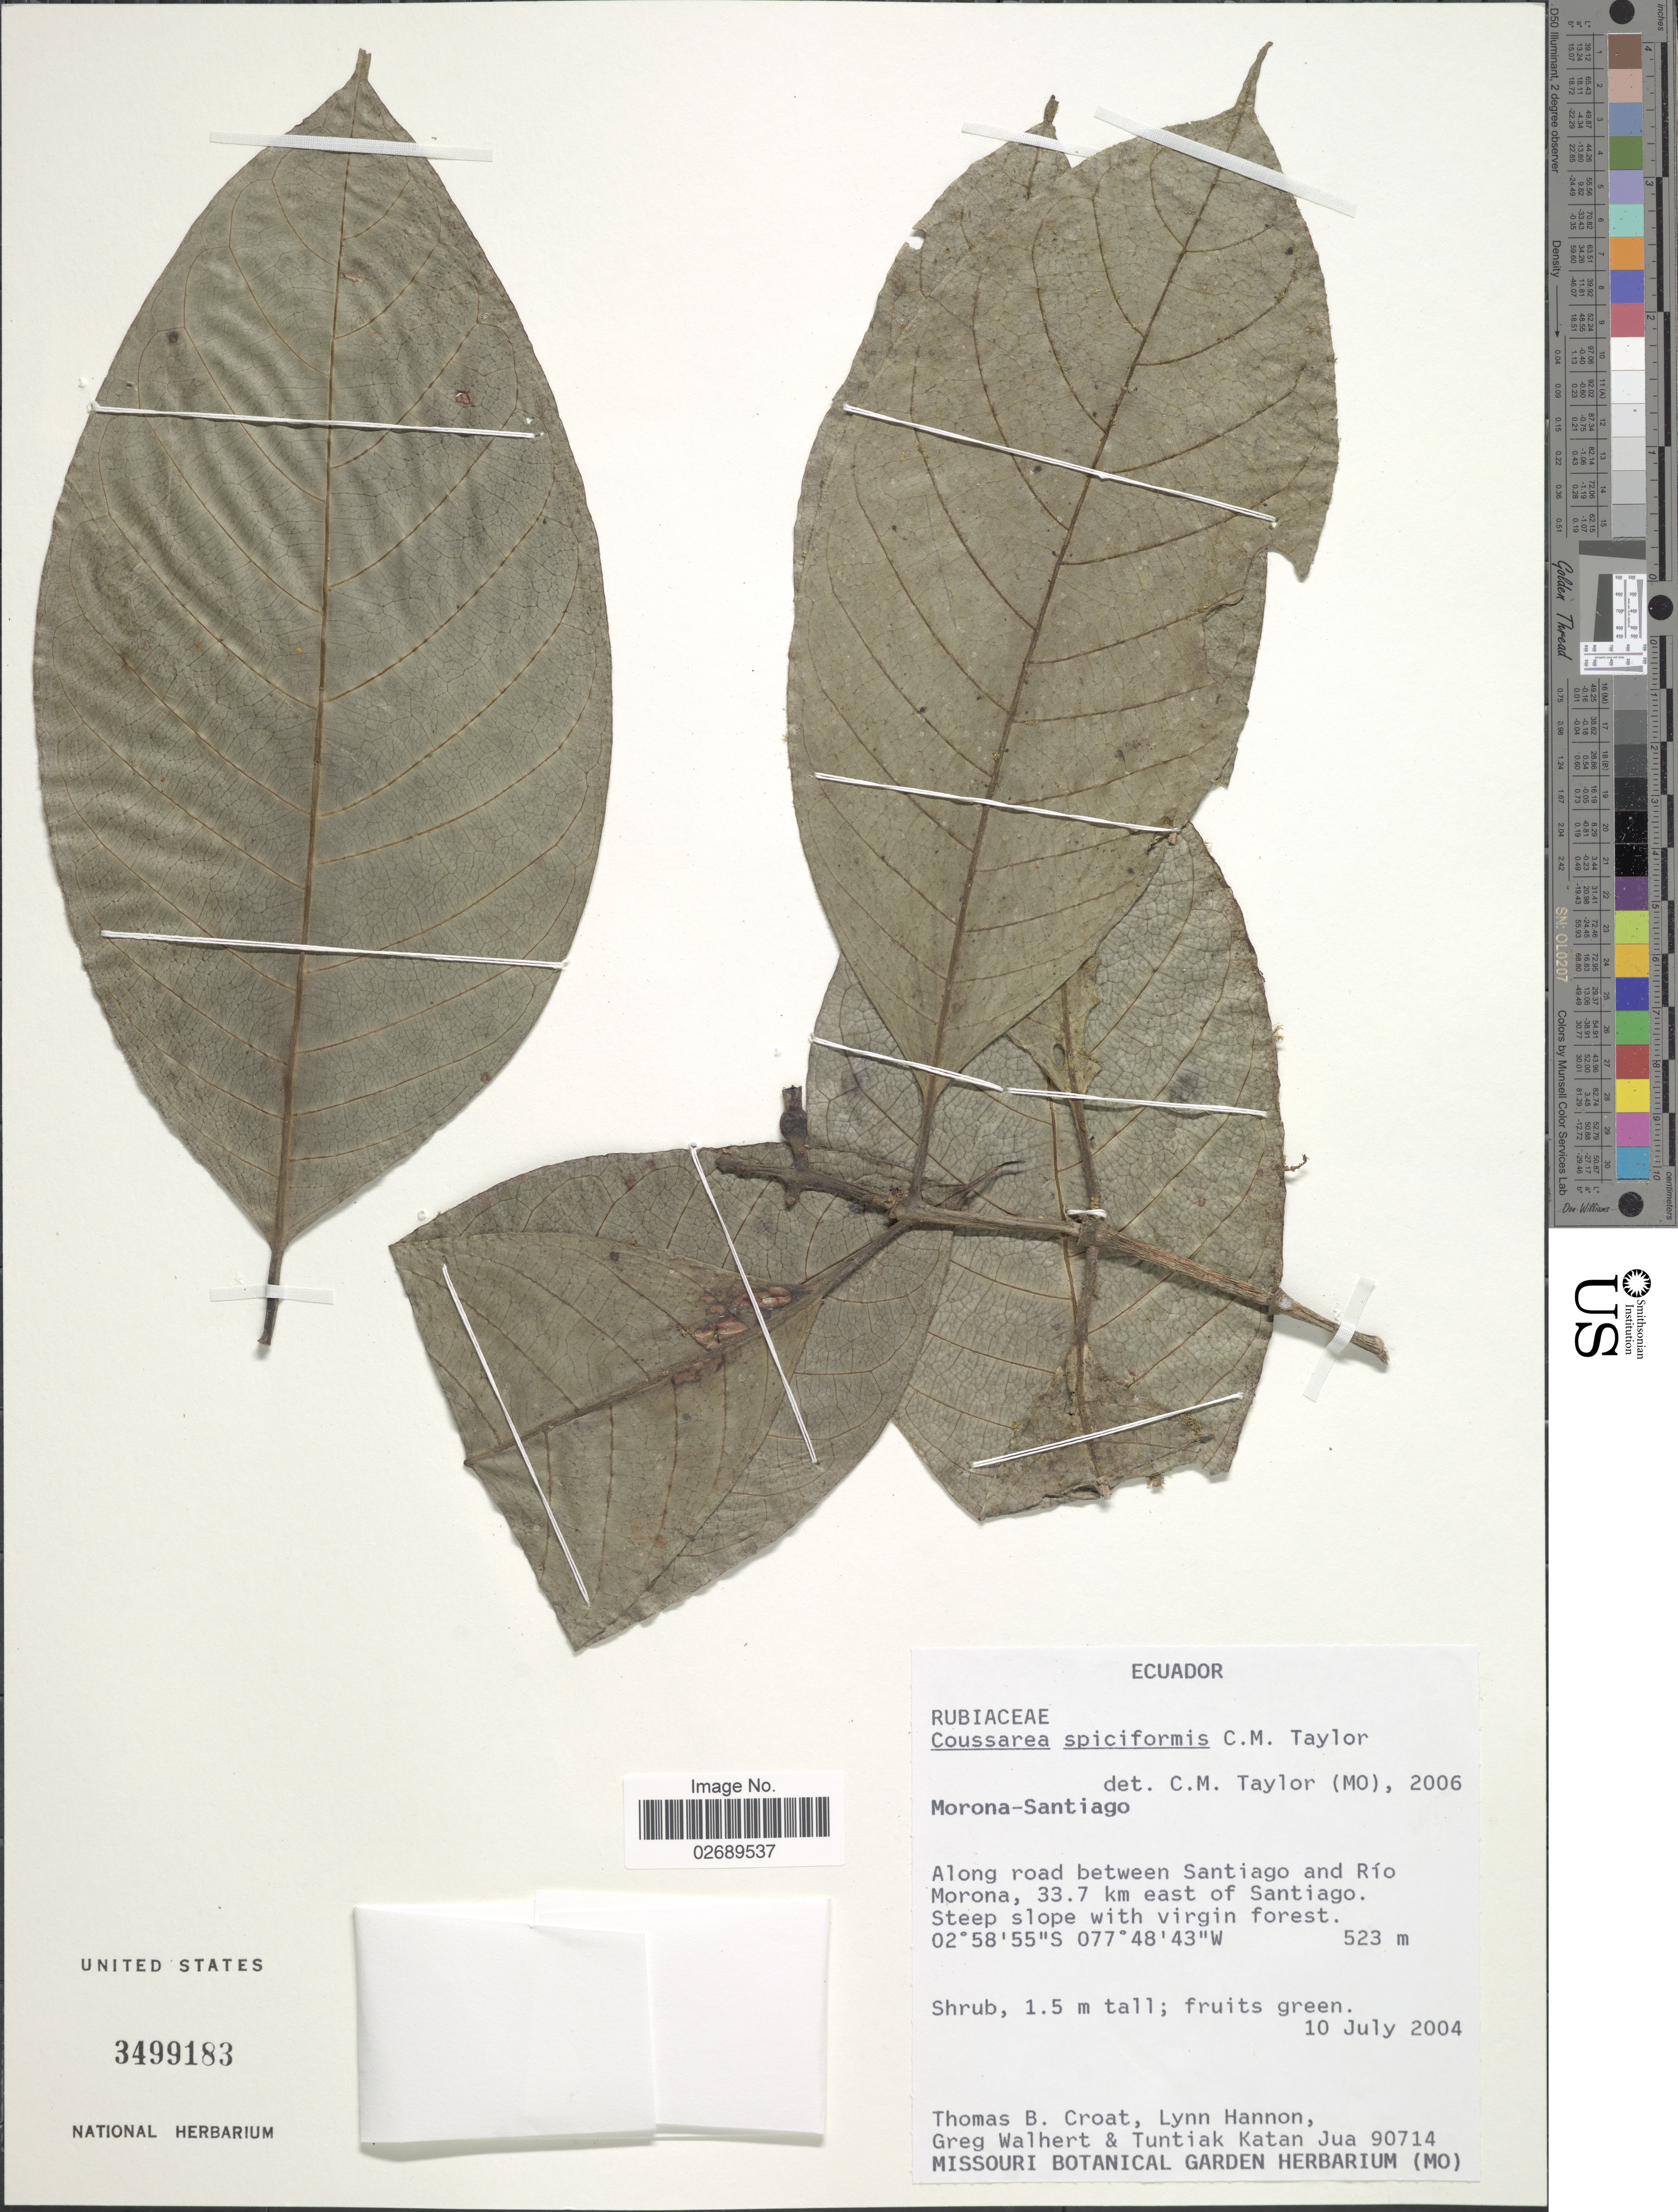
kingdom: Plantae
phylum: Tracheophyta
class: Magnoliopsida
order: Gentianales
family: Rubiaceae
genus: Coussarea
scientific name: Coussarea spiciformis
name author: C.M. Taylor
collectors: T. B. Croat, L. Hannon, G. Walhert & T. Katan Jua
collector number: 90714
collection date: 2004-07-10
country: Ecuador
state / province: Morona-Santiago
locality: Along road between Santiago and Río Morona, 33.7 km east of Santiago.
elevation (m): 523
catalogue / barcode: US 3499183